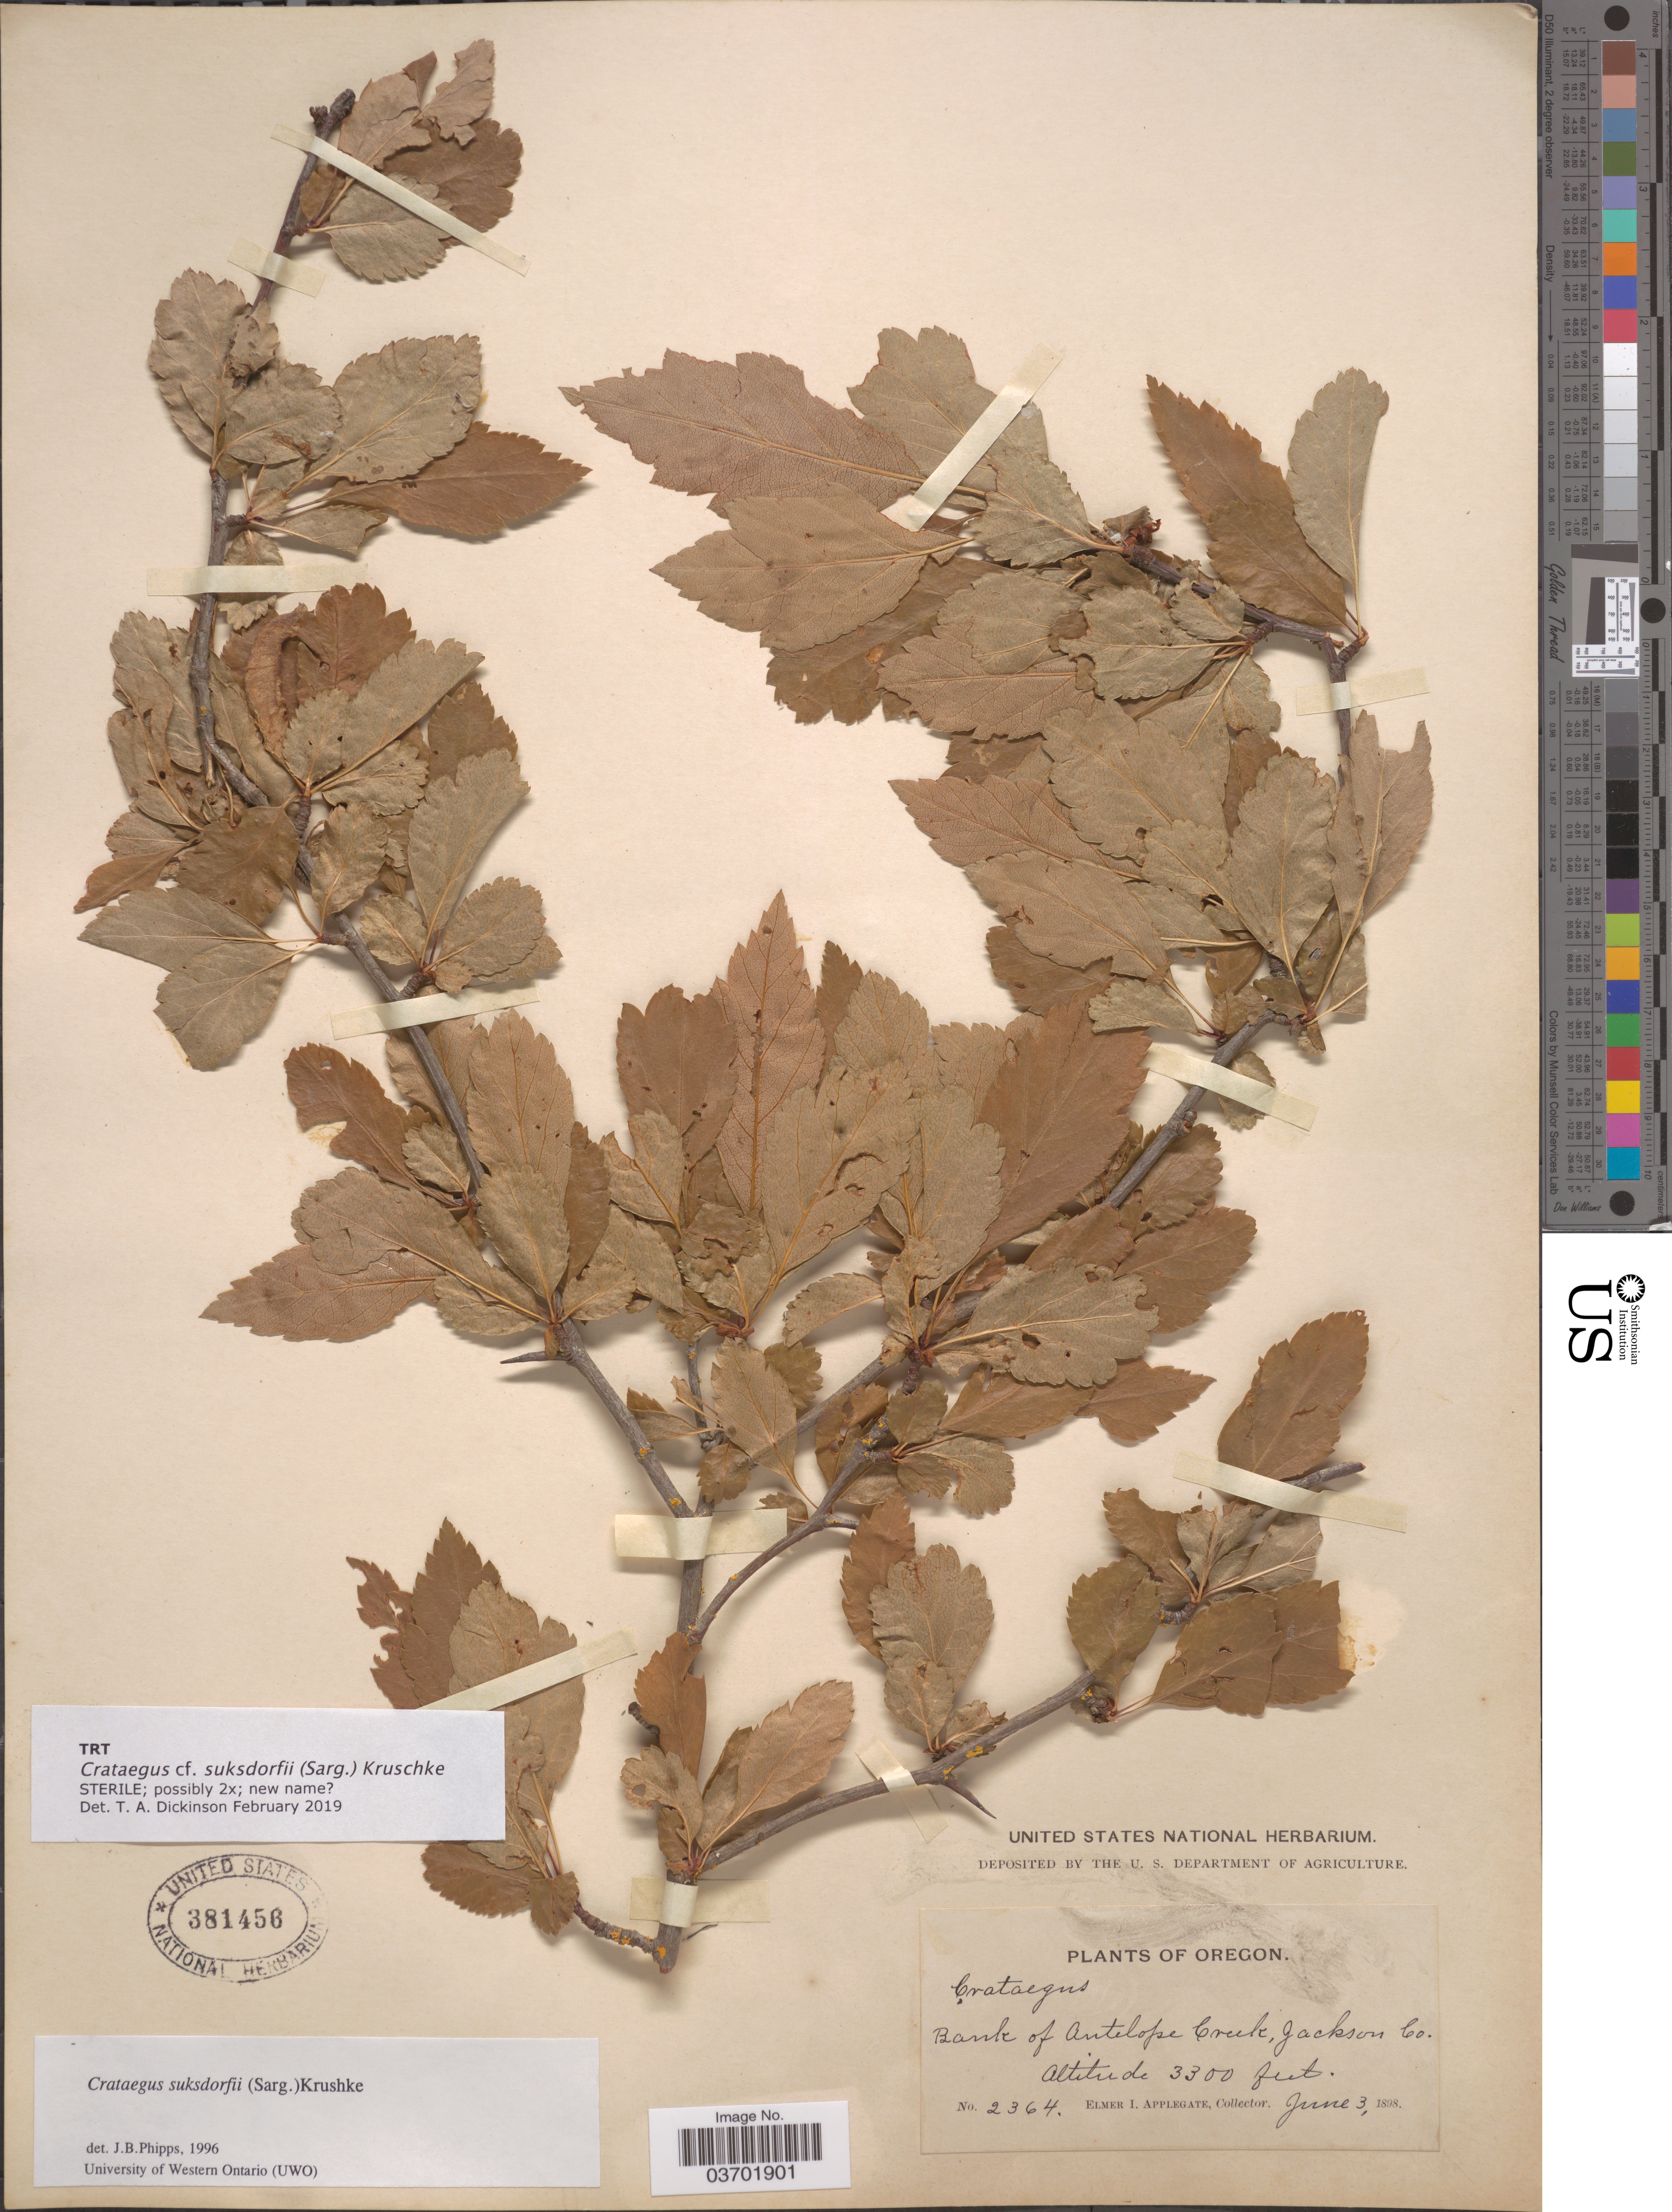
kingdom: Plantae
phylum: Tracheophyta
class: Magnoliopsida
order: Rosales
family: Rosaceae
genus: Crataegus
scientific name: Crataegus suksdorfii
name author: (Sarg.) Kruschke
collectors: E. I. Applegate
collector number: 2364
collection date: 1898-06-03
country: United States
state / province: Oregon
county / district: Jackson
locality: Bank of Antelope Creek, Jackson Co.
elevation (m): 1006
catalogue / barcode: US 381456